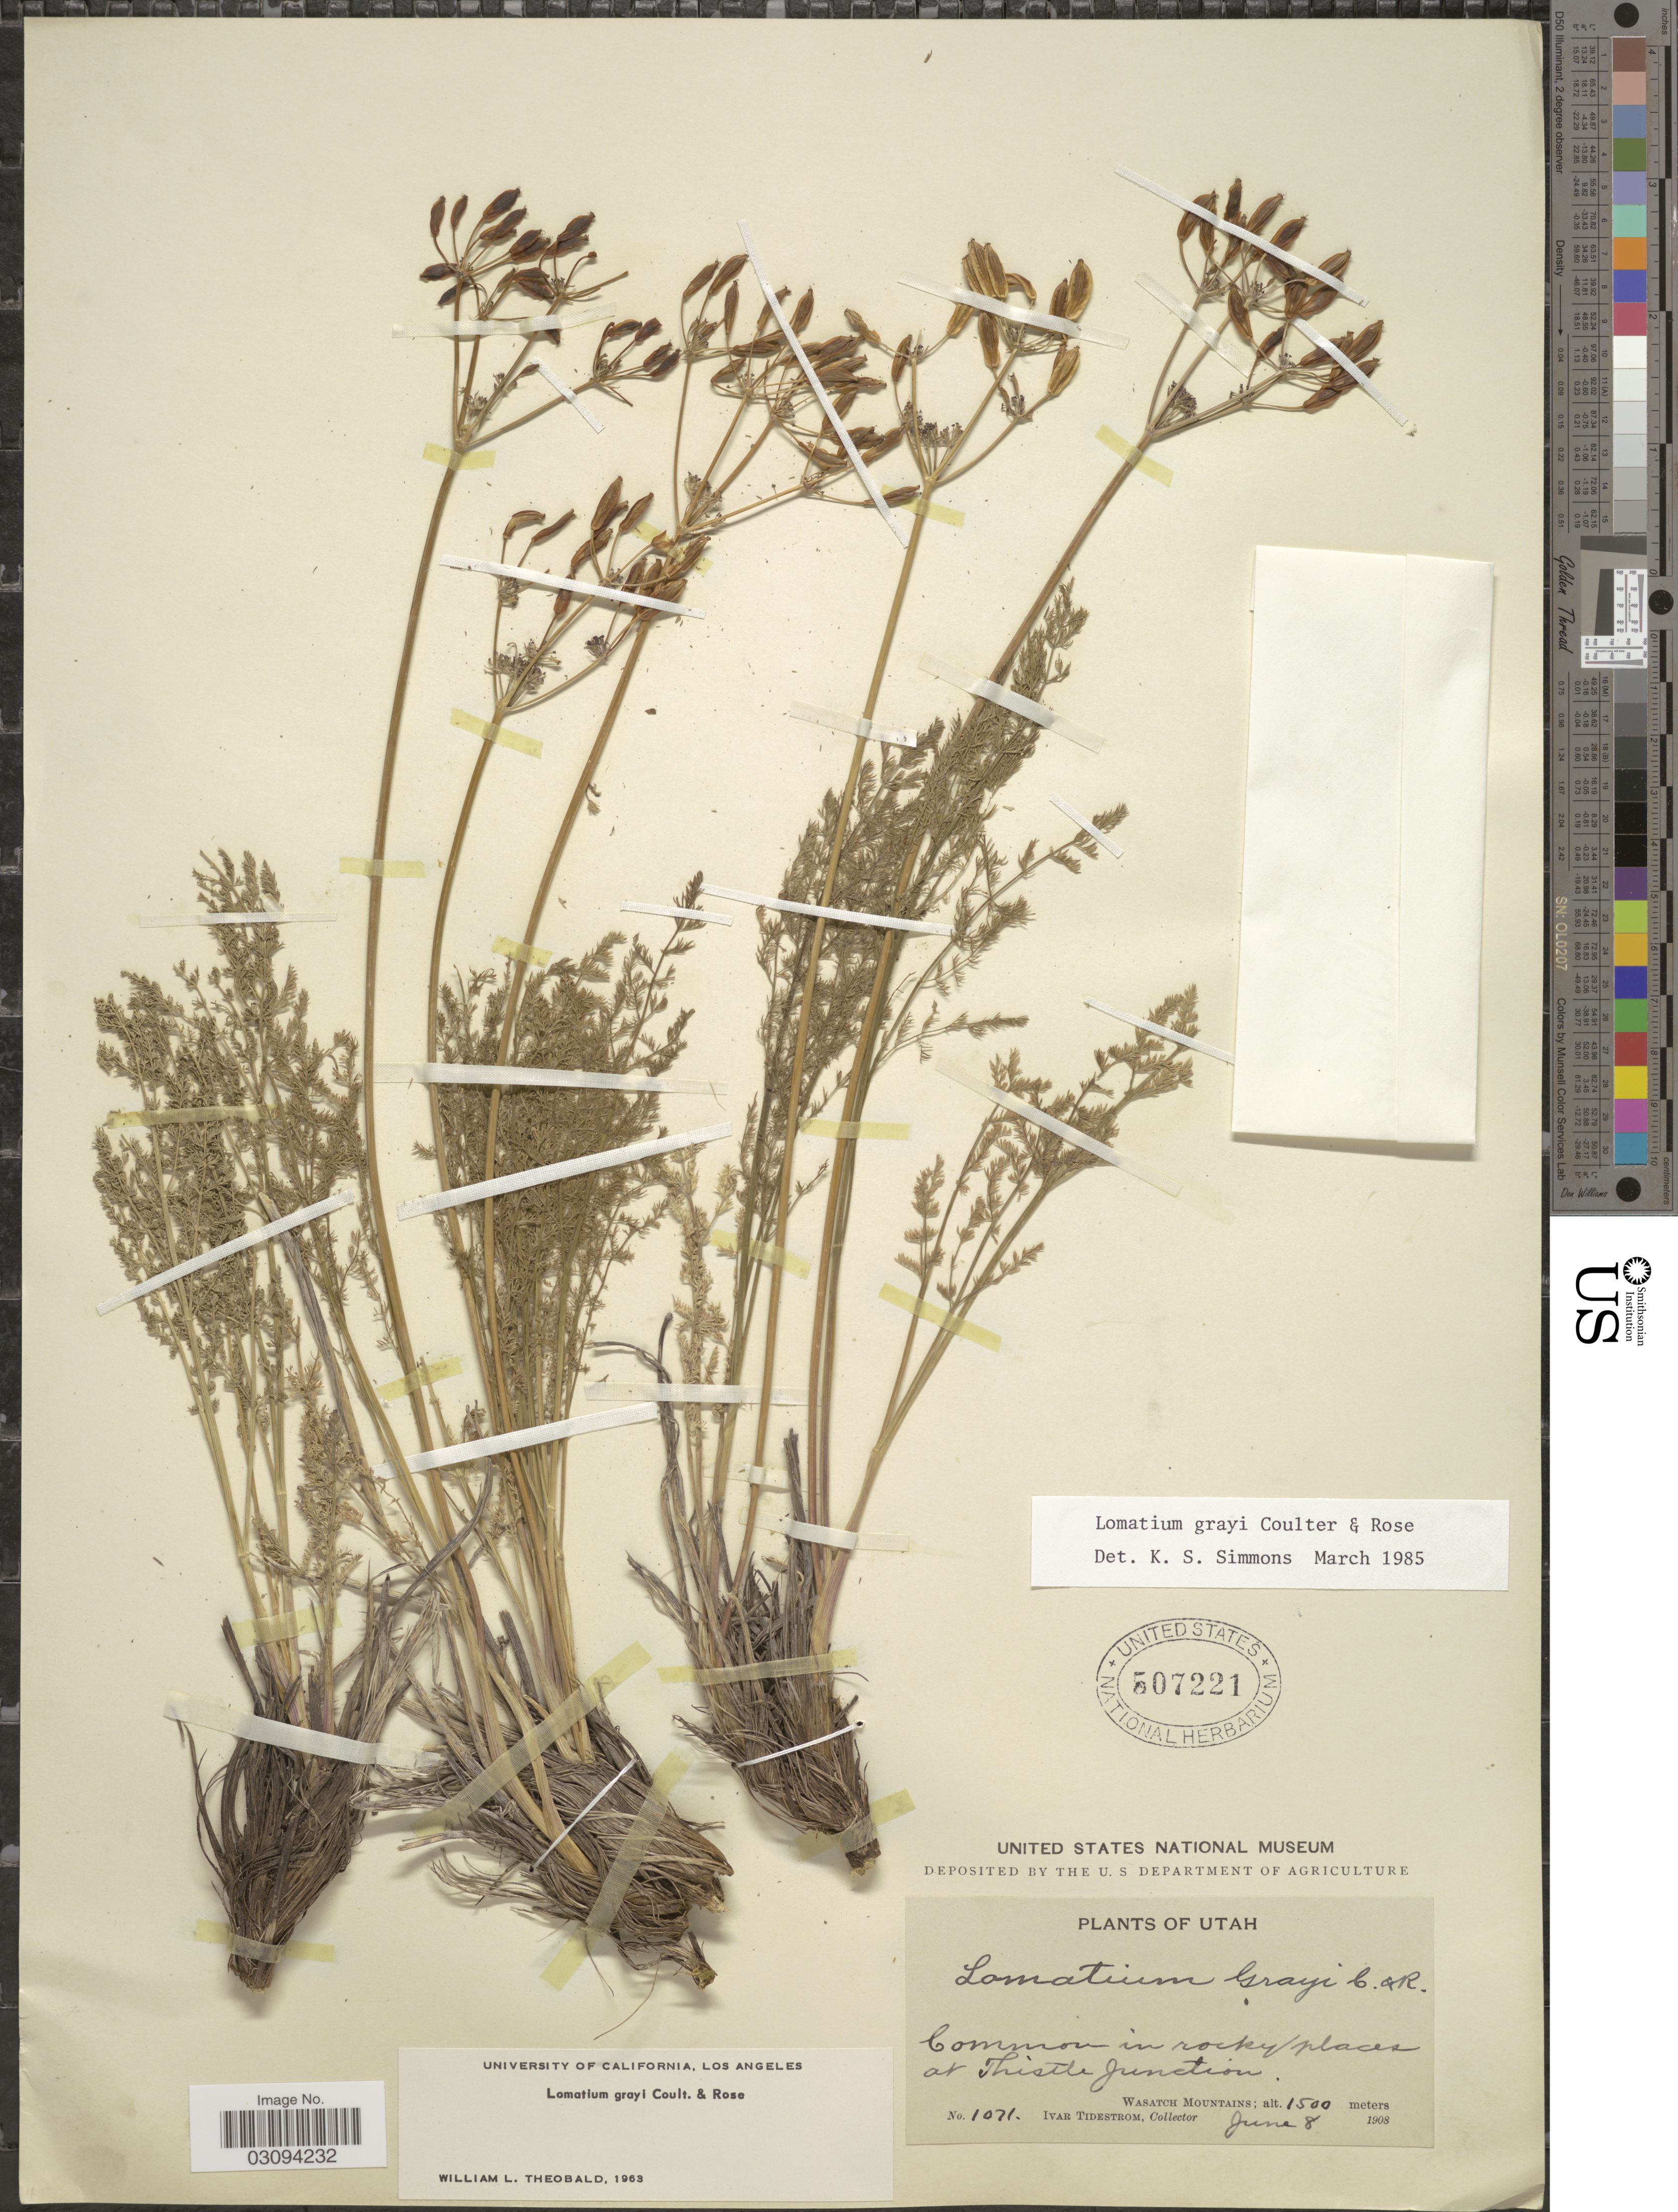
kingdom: Plantae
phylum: Tracheophyta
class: Magnoliopsida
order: Apiales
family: Apiaceae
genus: Lomatium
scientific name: Lomatium grayi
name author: (J.M. Coult. & Rose) J.M. Coult. & Rose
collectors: I. F. Tidestrom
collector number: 1071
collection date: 1908-06-08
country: United States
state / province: Utah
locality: Thistle Junction. Wasatch Mountains.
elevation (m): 1500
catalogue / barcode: US 507221